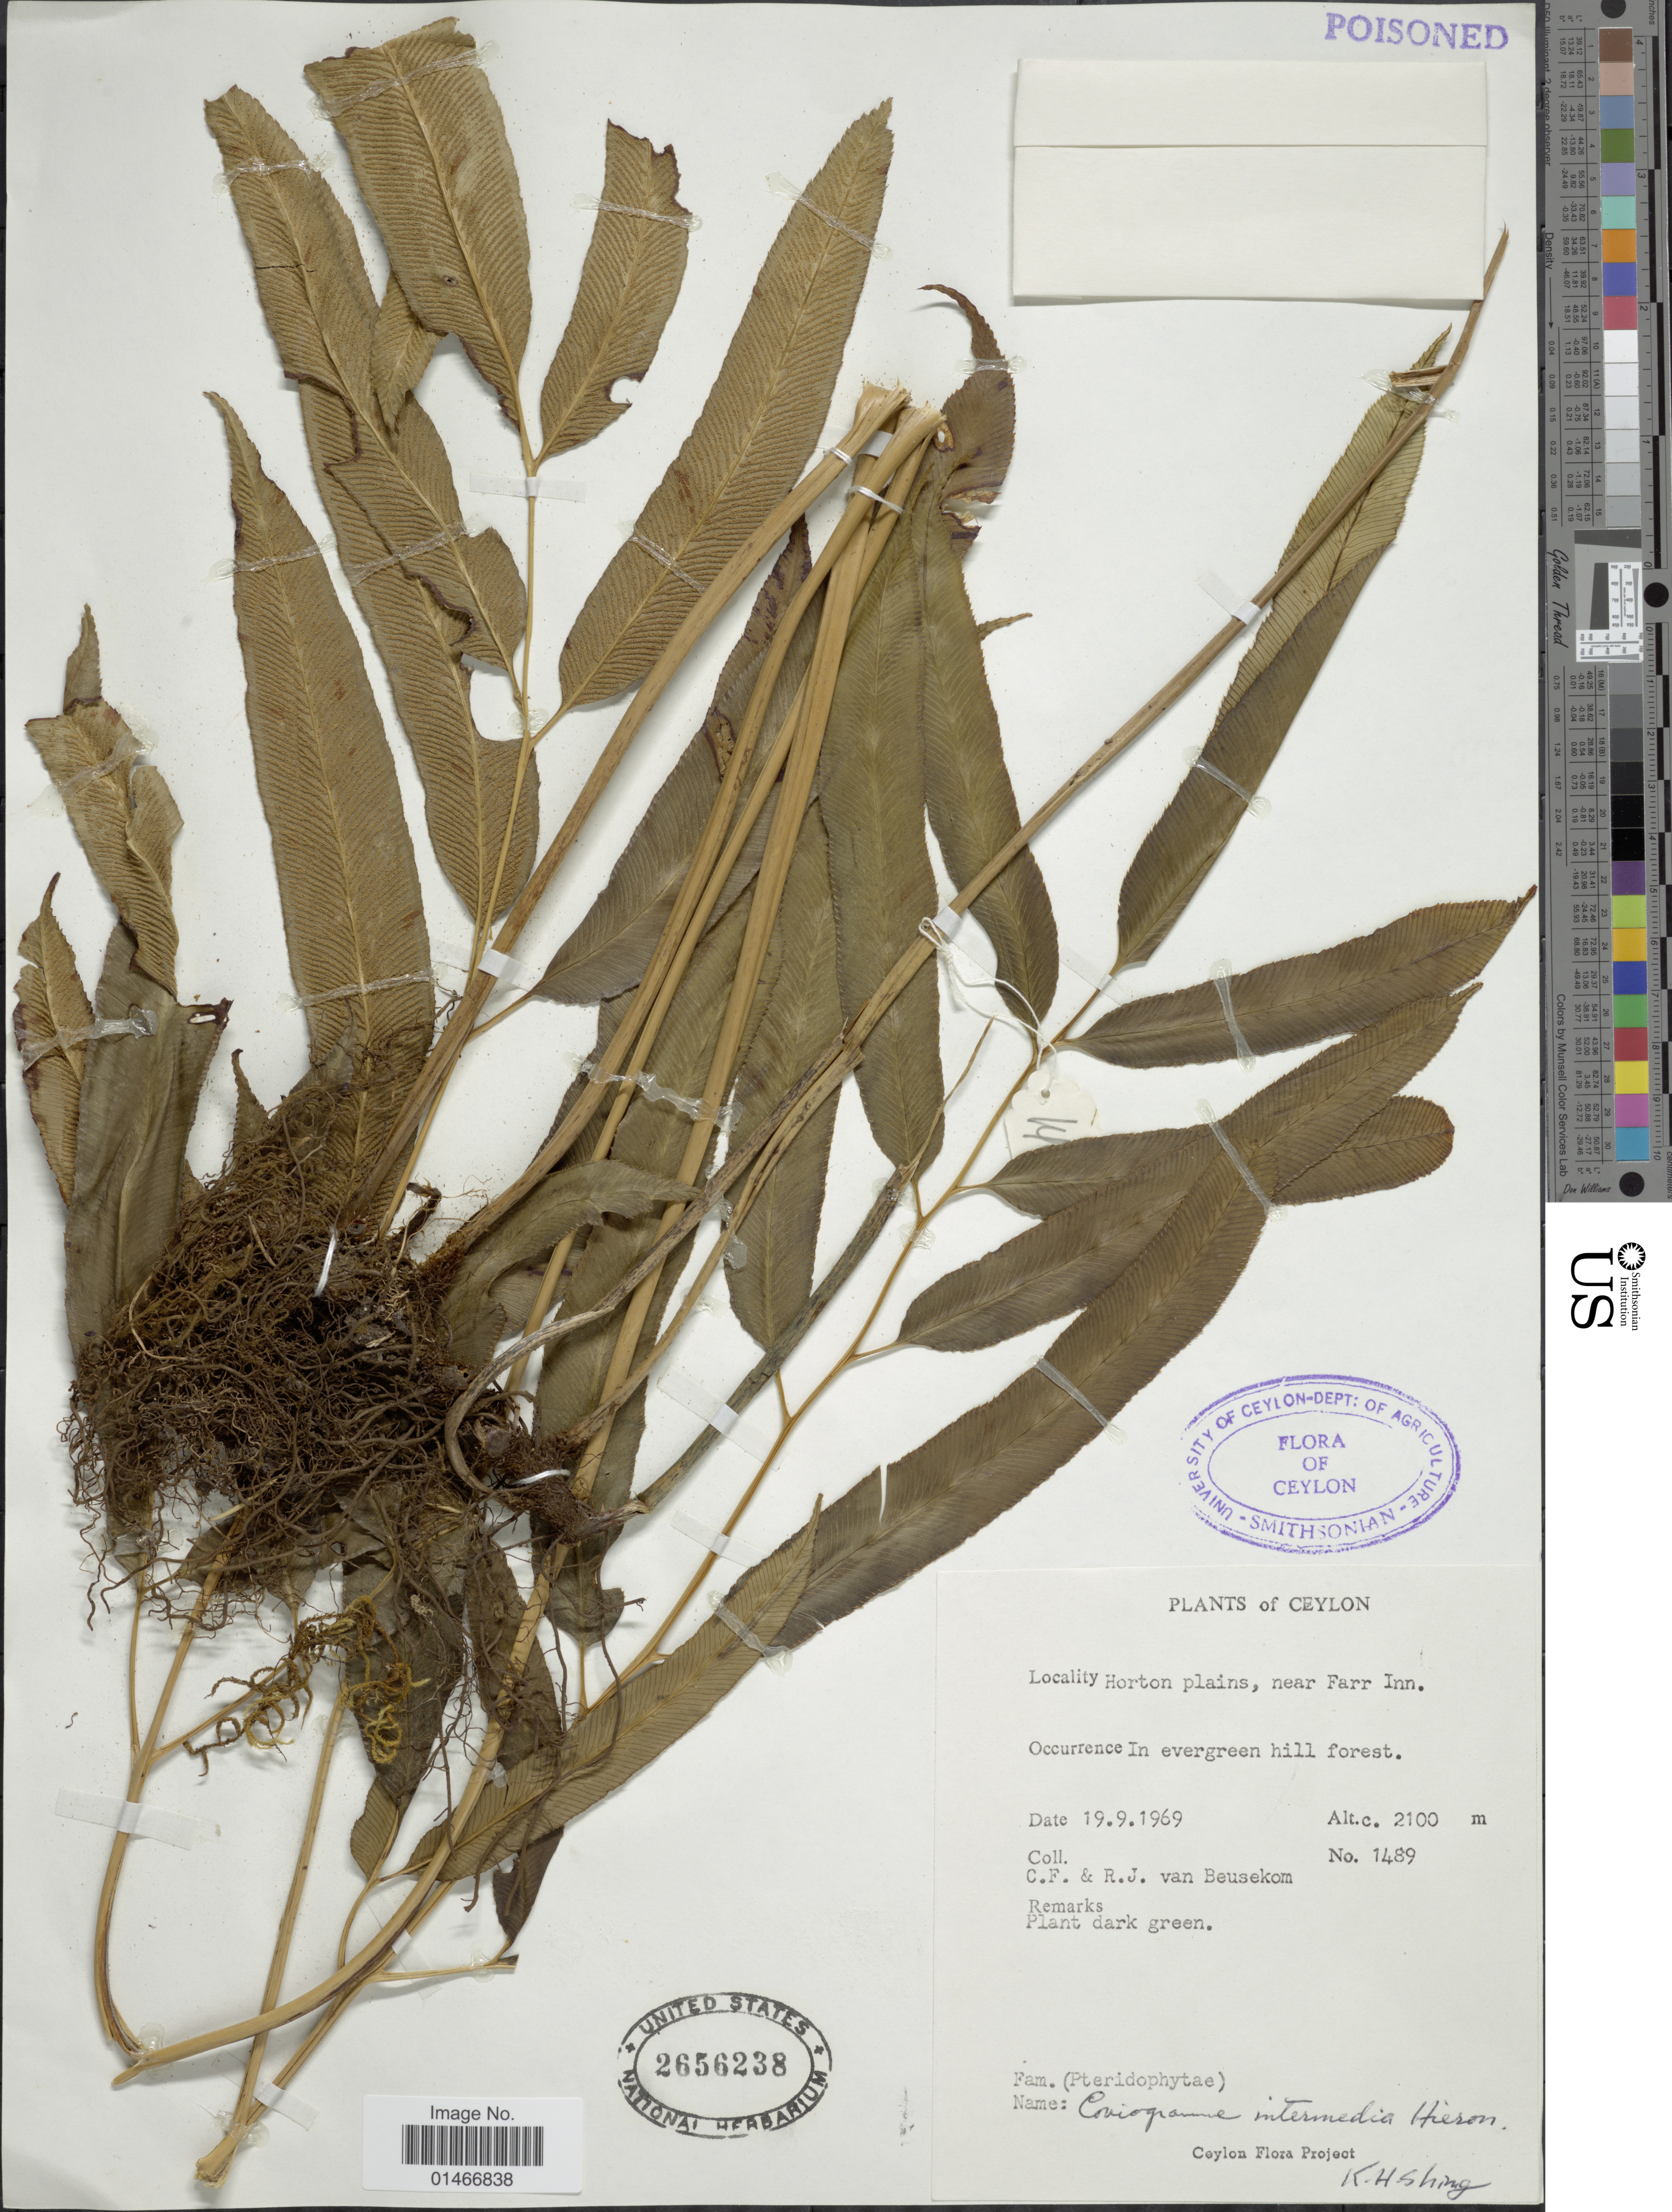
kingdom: Plantae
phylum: Tracheophyta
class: Polypodiopsida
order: Polypodiales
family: Pteridaceae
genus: Coniogramme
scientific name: Coniogramme intermedia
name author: Hieron.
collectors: C. F. Beusekom & R. Van Beusekom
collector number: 1489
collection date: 1969-09-19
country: Sri Lanka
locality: Ceylon. Horton plains, near Farr Inn.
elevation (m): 2100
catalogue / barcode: US 2656238